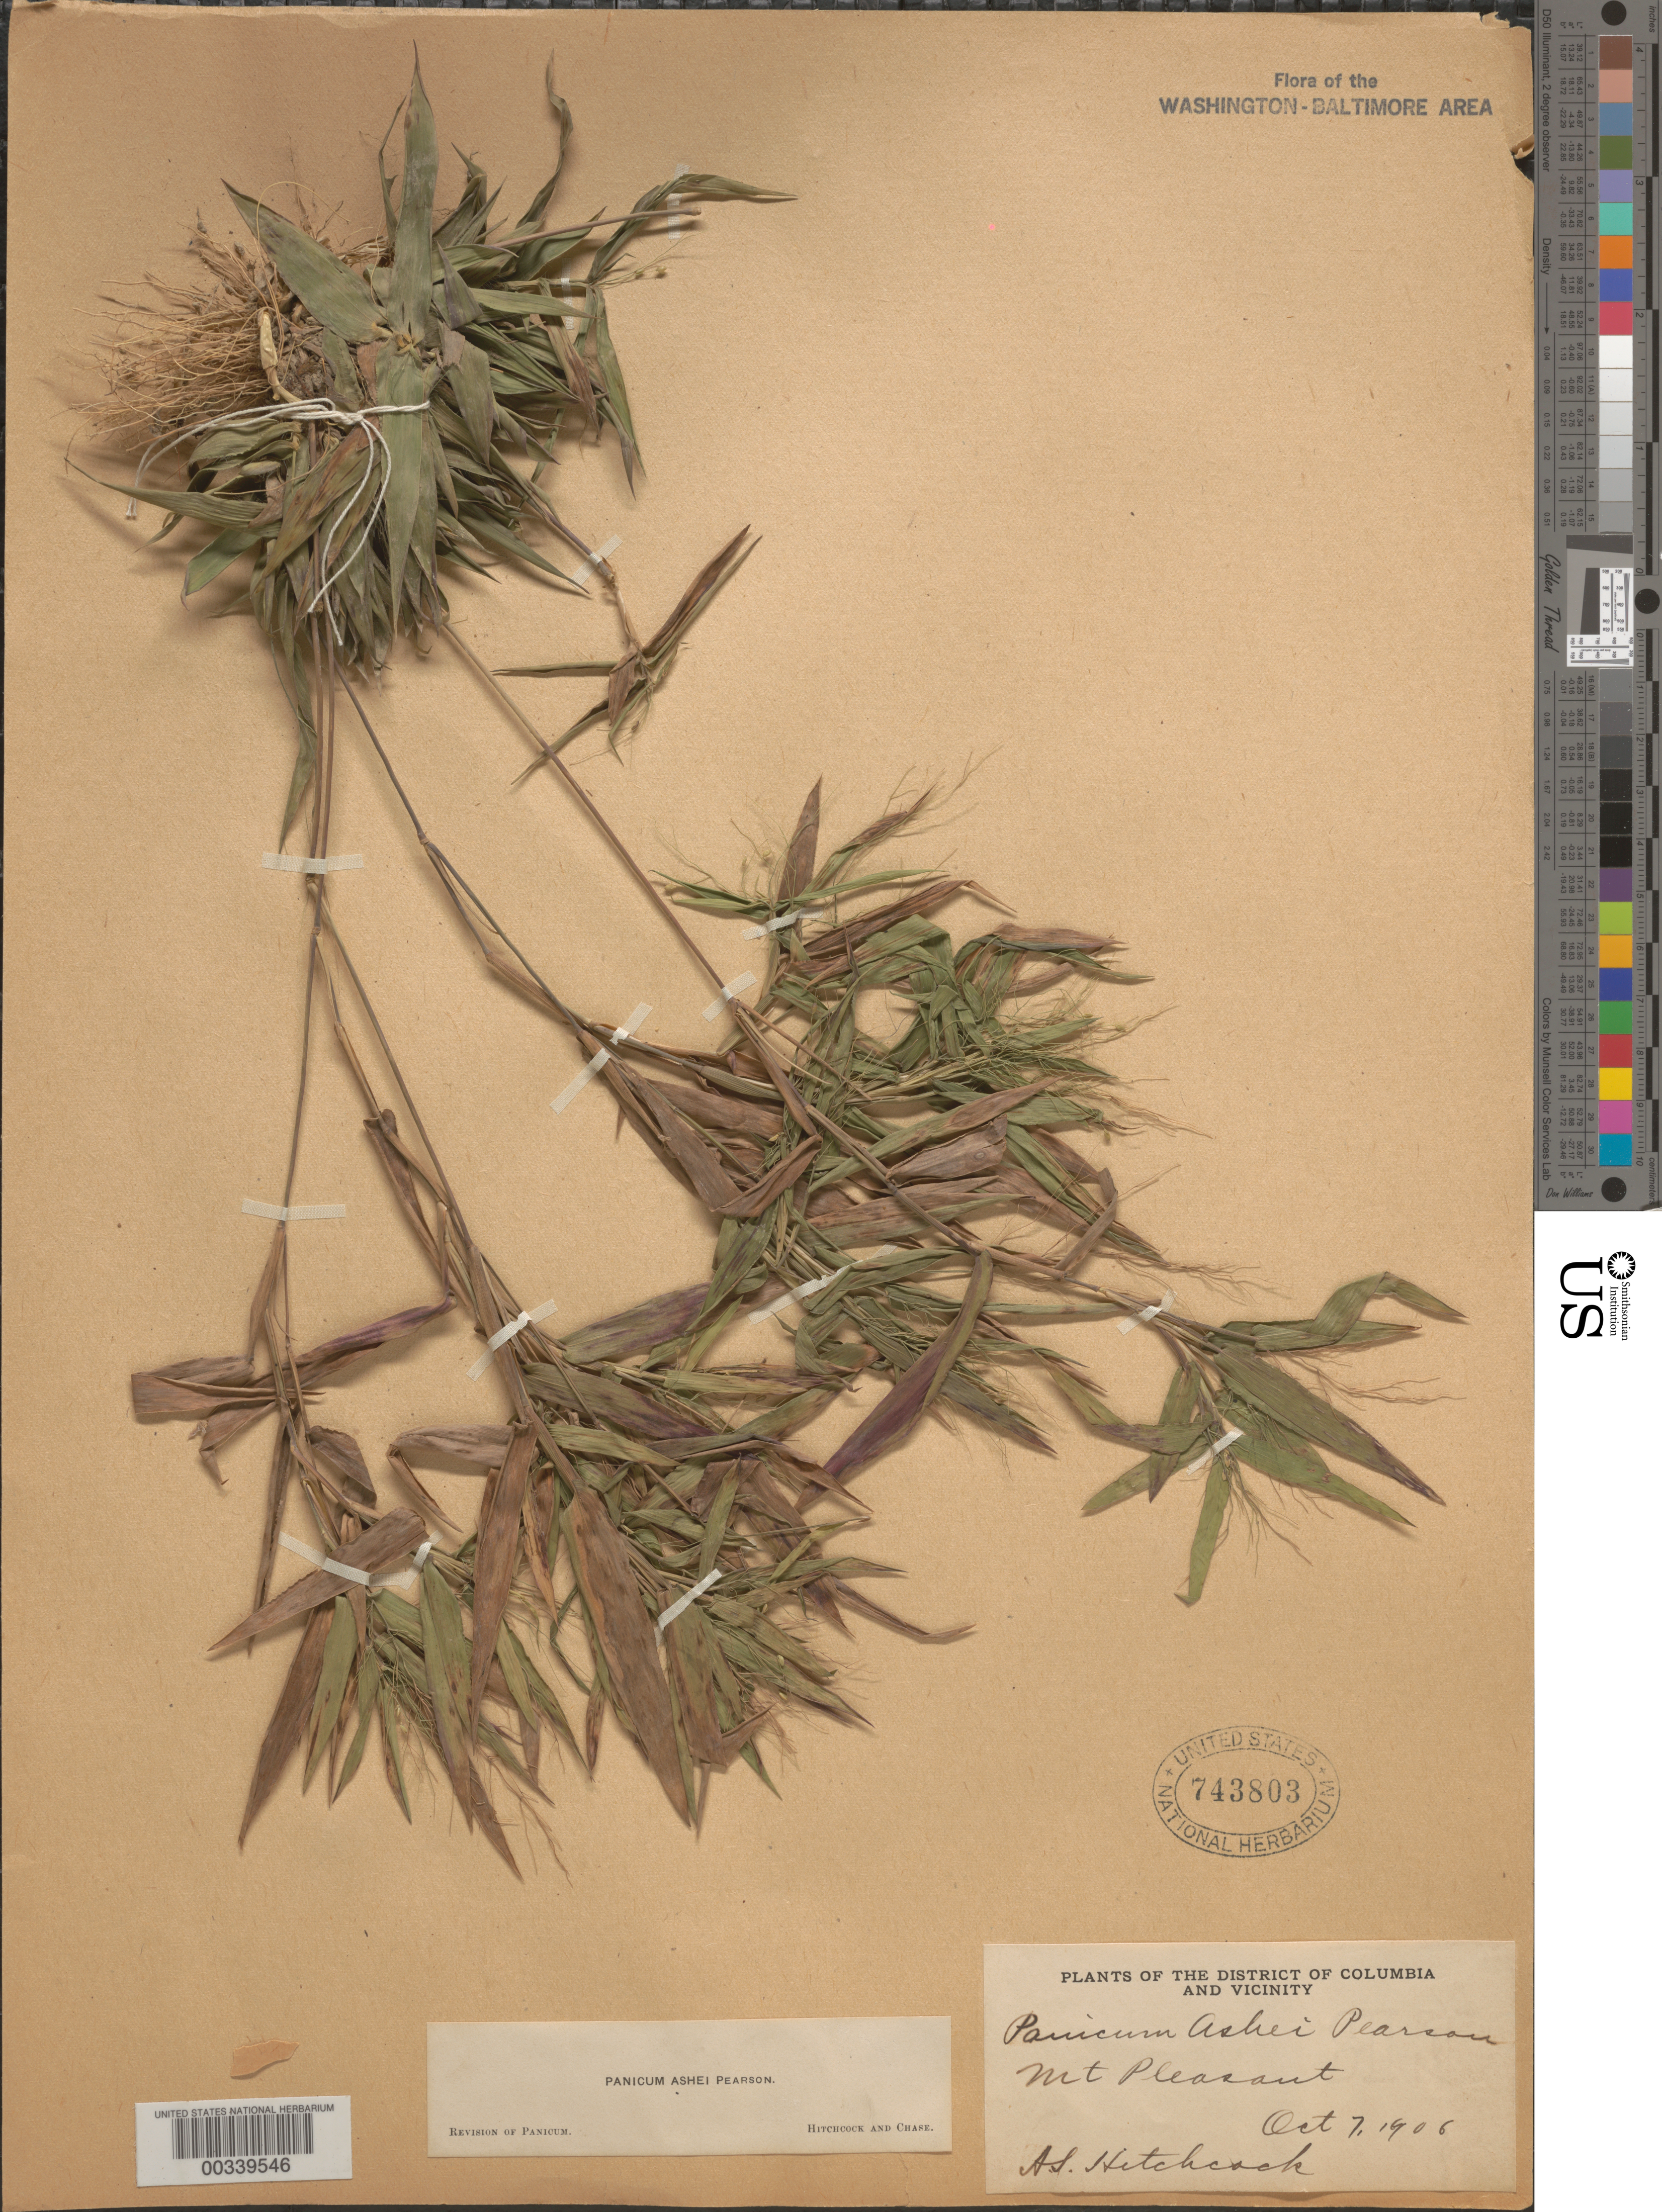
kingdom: Plantae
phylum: Tracheophyta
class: Liliopsida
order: Poales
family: Poaceae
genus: Dichanthelium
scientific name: Dichanthelium commutatum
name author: (Schult.) Gould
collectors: A. S. Hitchcock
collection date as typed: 07 Oct 1906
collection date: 1906-10-07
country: United States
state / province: District of Columbia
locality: Mount Pleasant Rock Creek Park and Vicinity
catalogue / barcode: US 743803